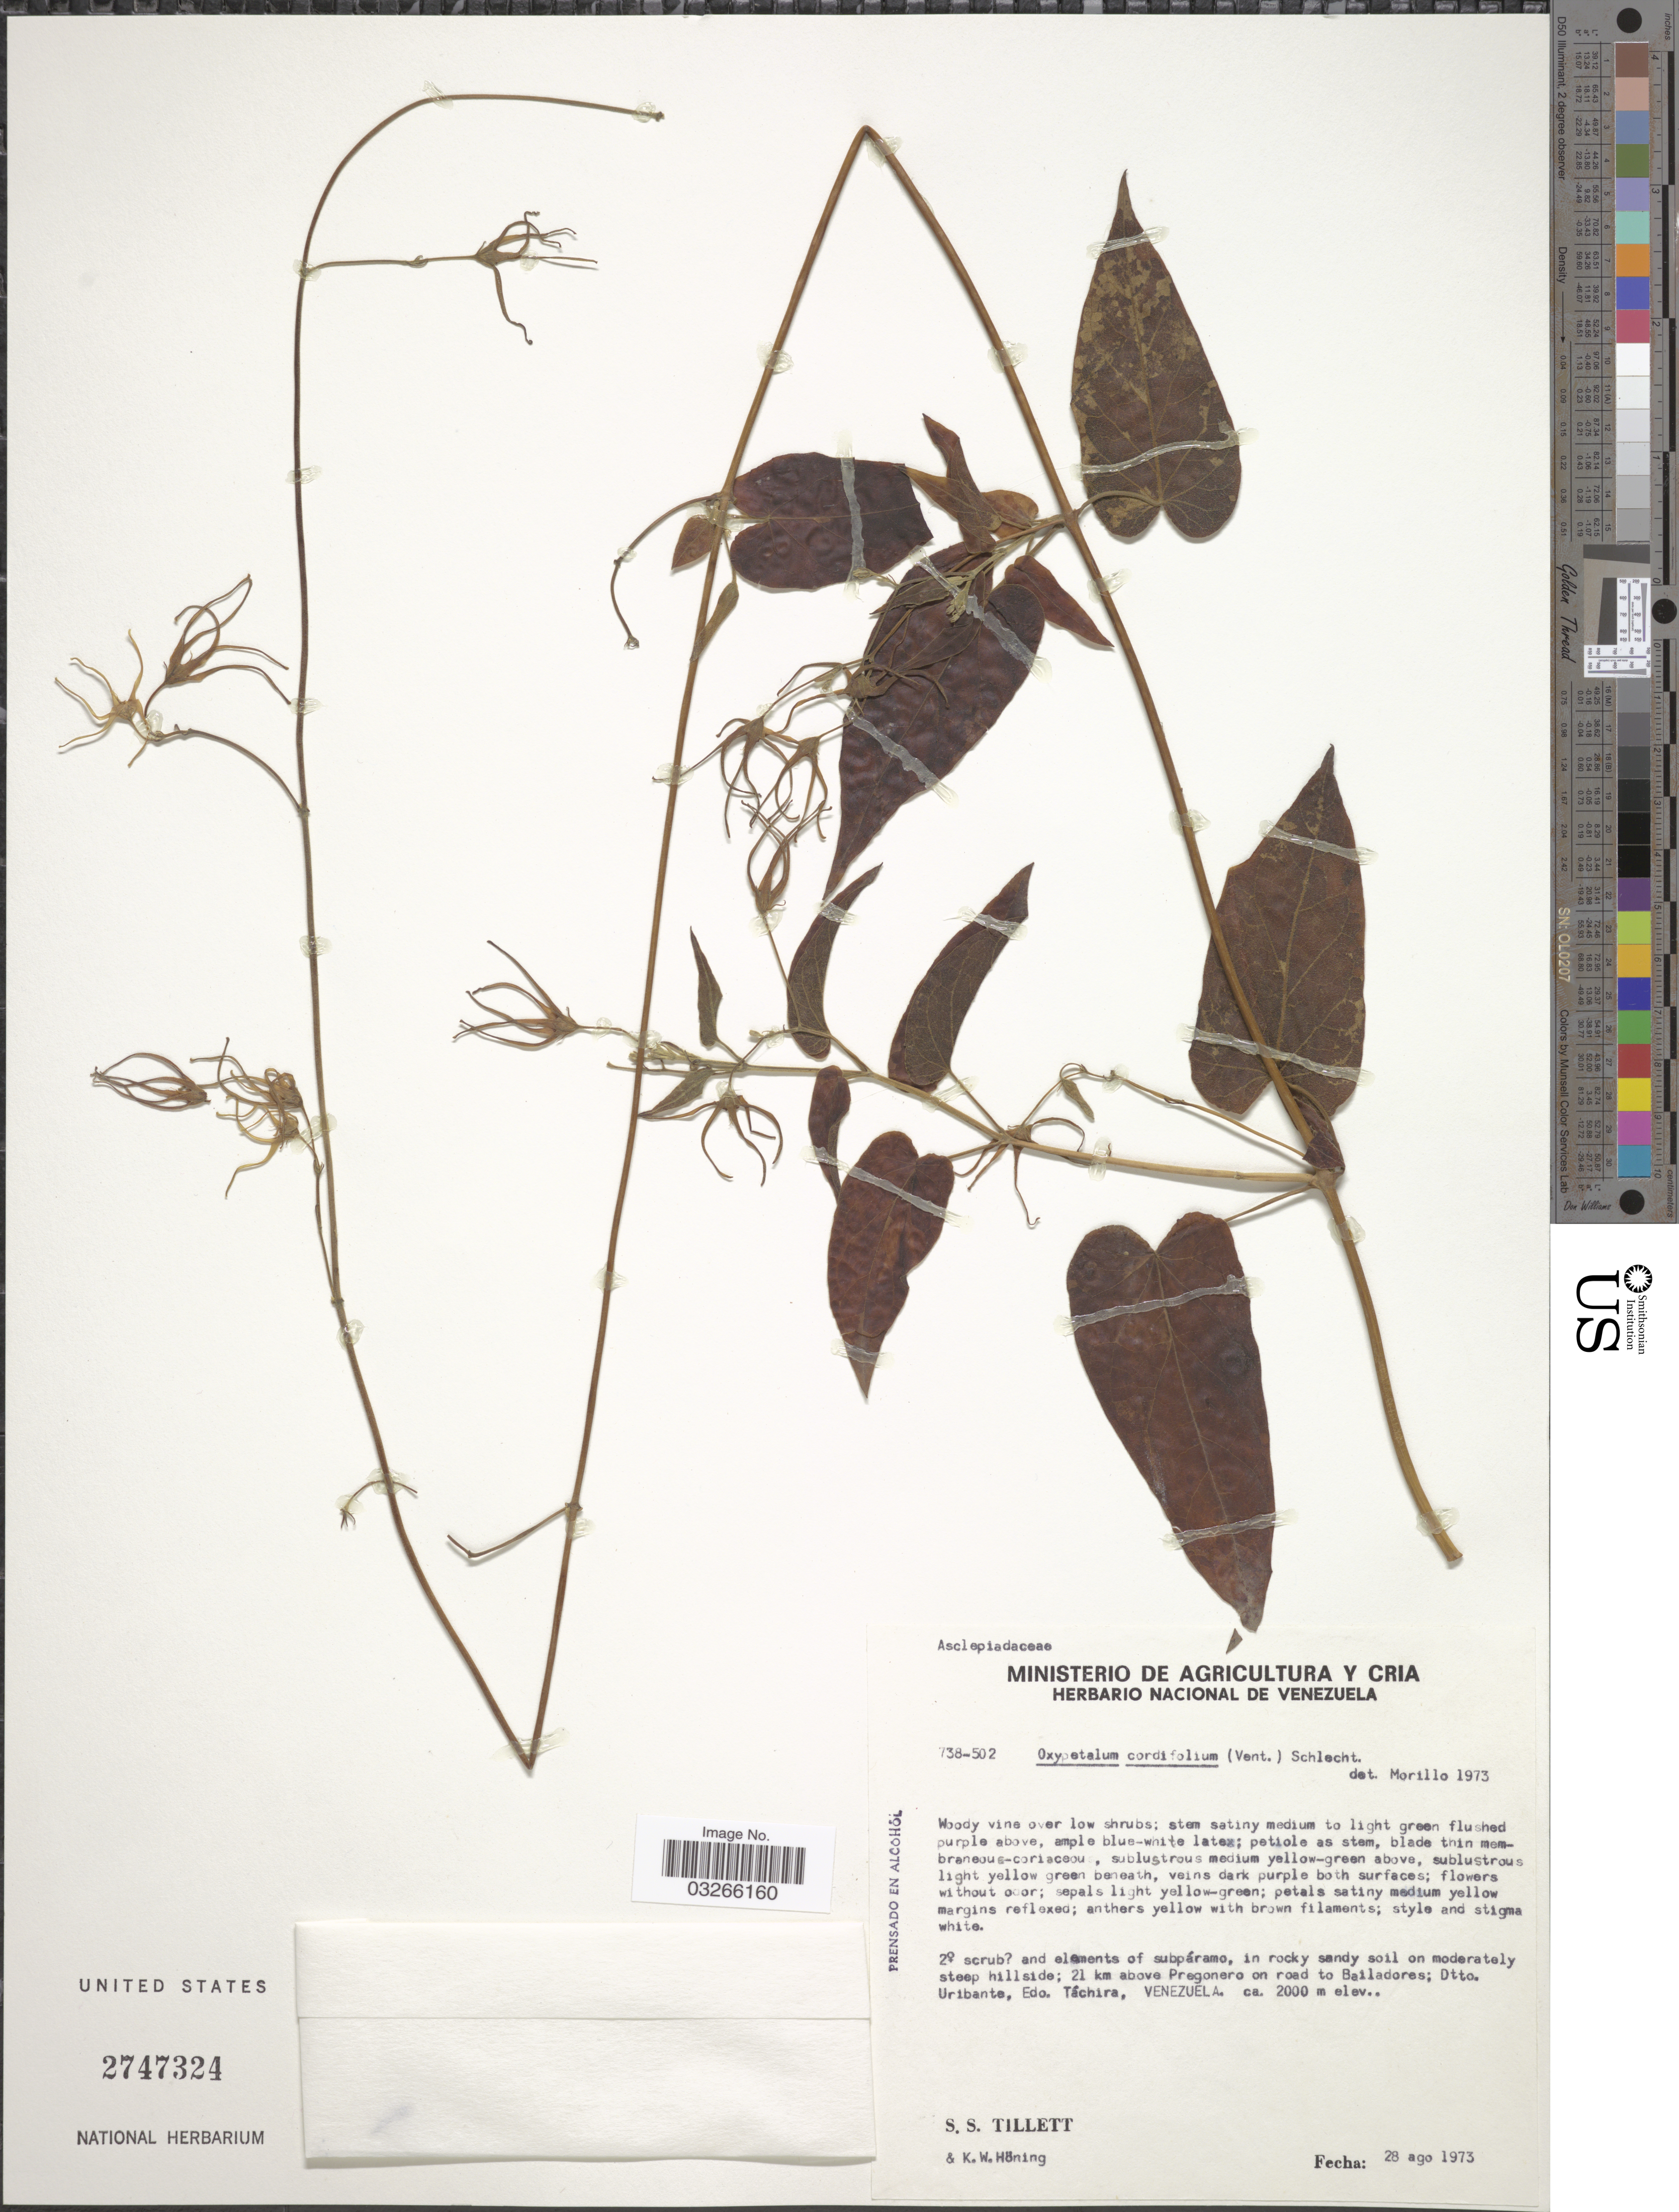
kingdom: Plantae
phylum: Tracheophyta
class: Magnoliopsida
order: Gentianales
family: Apocynaceae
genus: Oxypetalum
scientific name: Oxypetalum cordifolium subsp. cordifolium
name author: (Vent.) Schltr.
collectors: S. S. Tillett & K. Honing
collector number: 738-502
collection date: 1973-08-28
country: Venezuela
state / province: Tachira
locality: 21 km above Pregonero on road to Bailadores: Dtto. Uribante.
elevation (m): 2000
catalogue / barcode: US 2747324